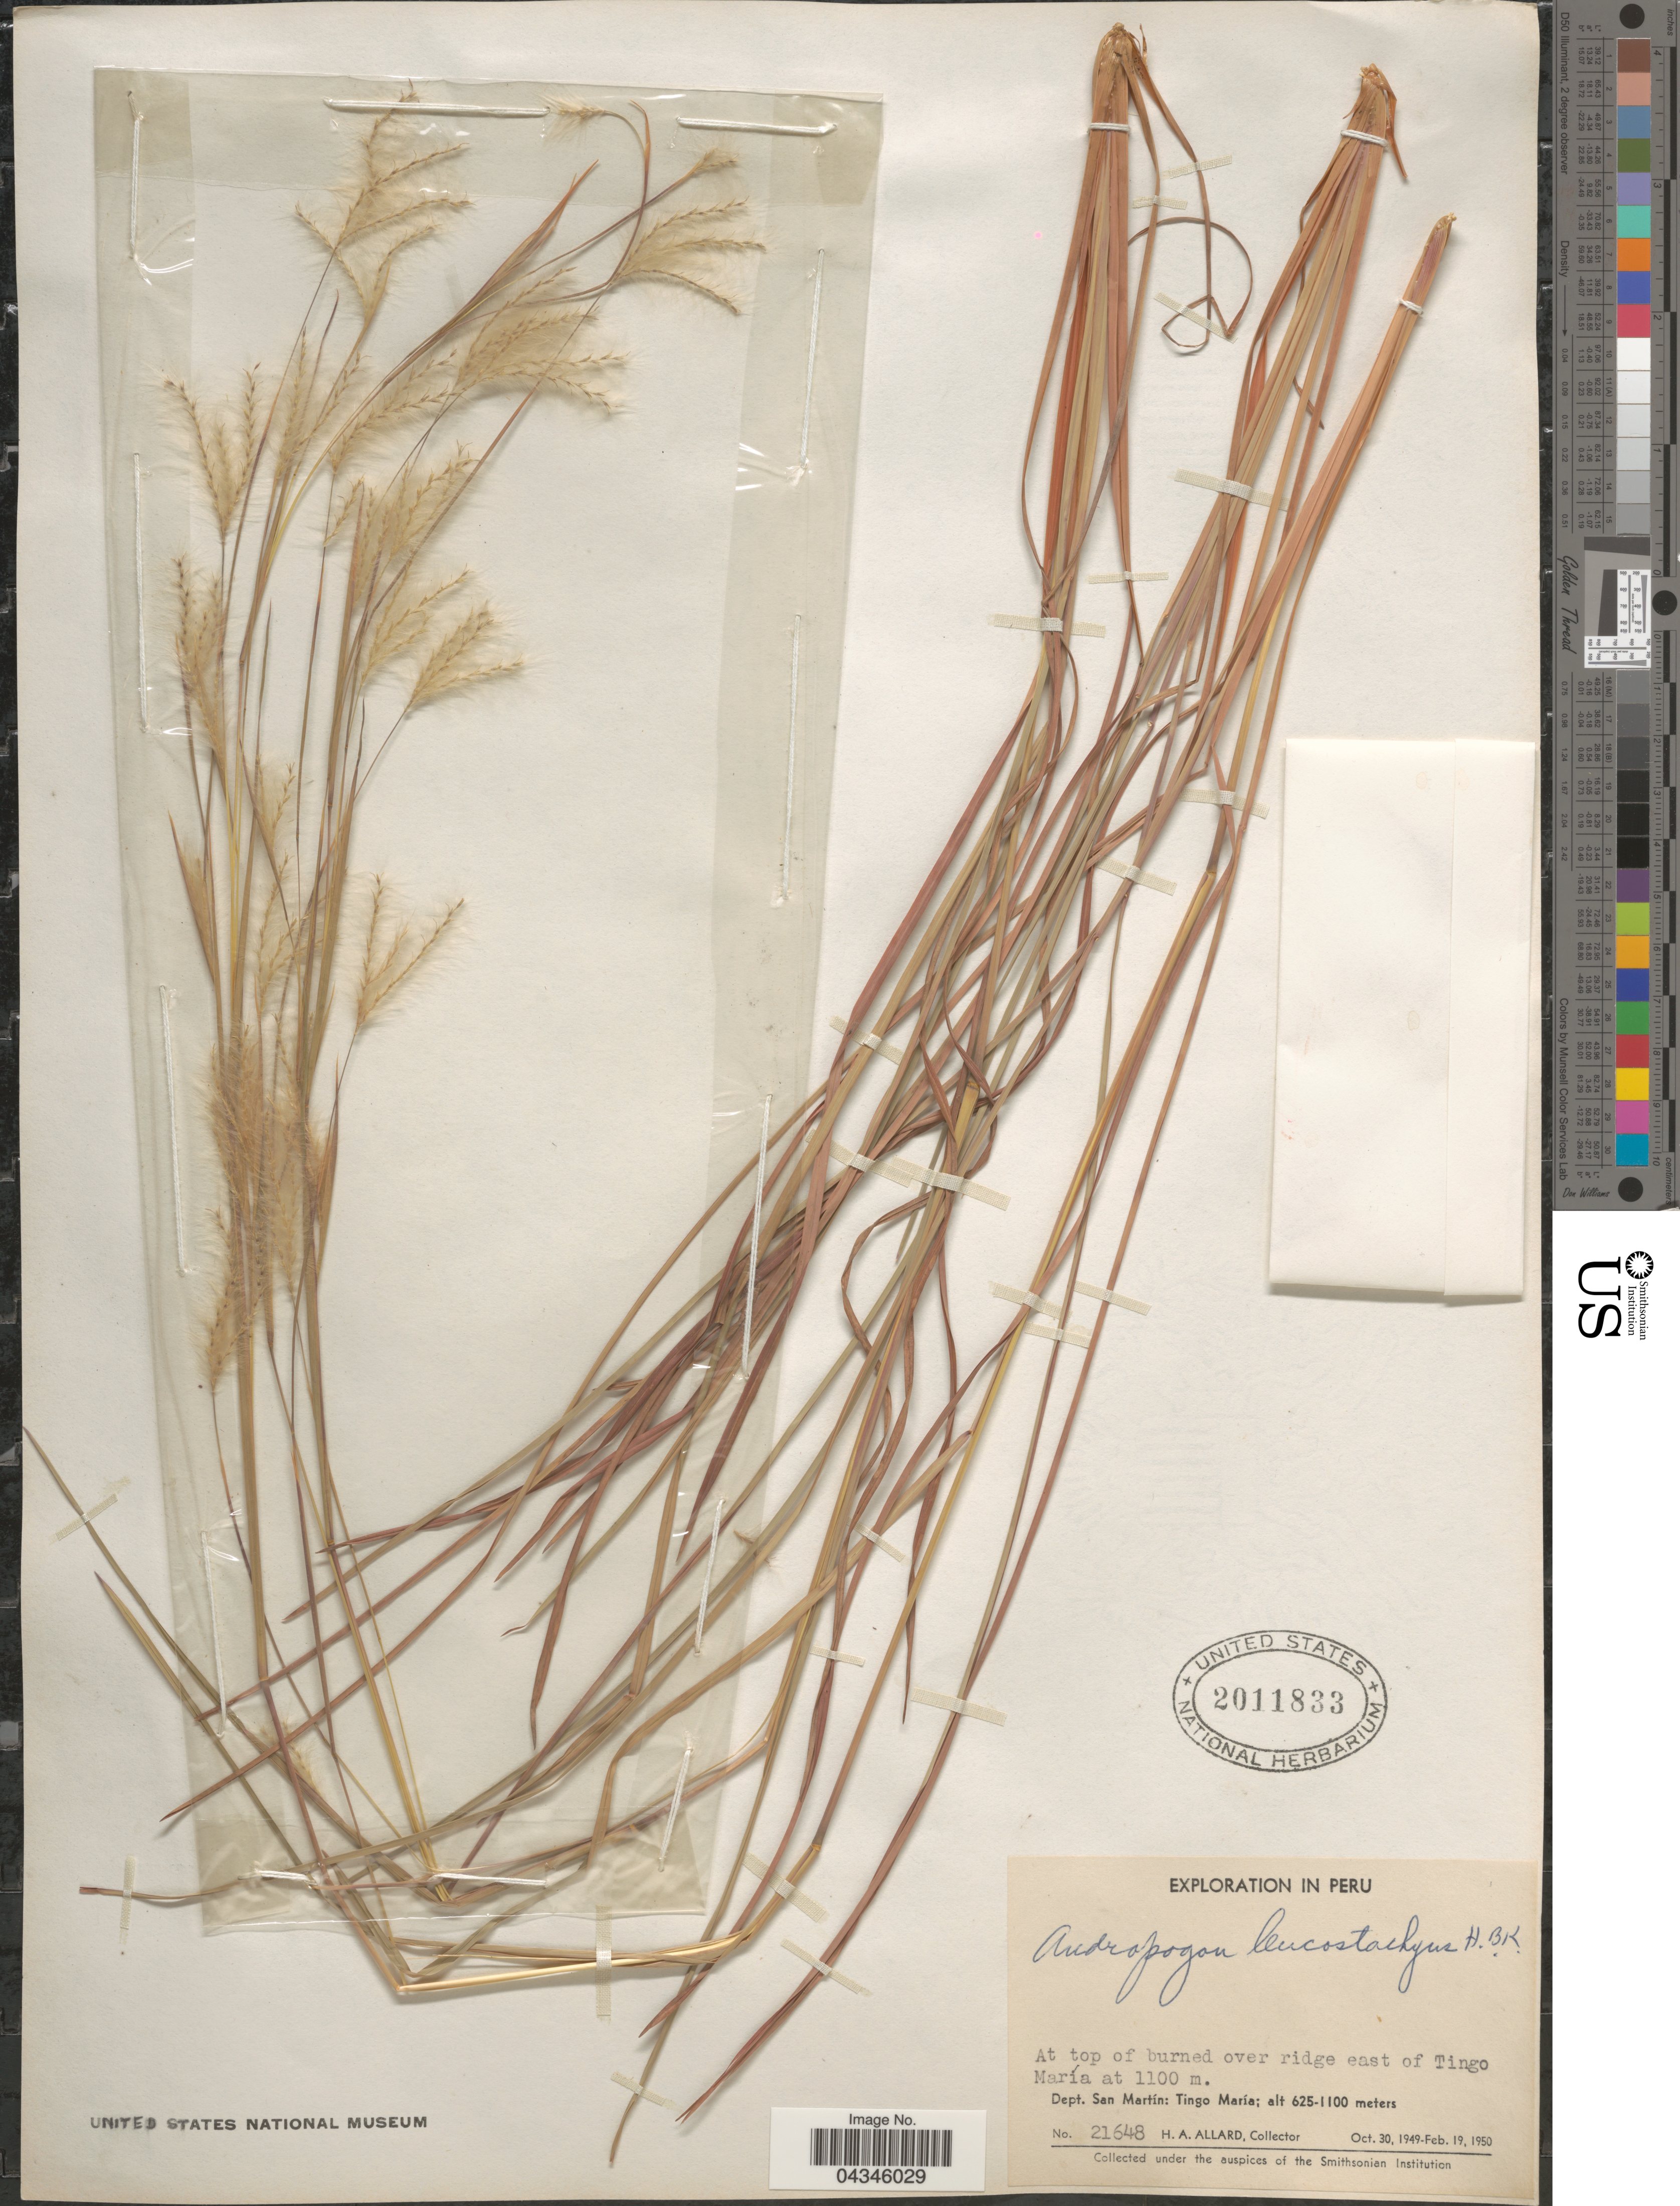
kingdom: Plantae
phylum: Tracheophyta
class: Liliopsida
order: Poales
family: Poaceae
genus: Andropogon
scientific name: Andropogon leucostachyus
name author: Kunth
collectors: H. A. Allard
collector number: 21648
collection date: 1949-10-30/1950-02-19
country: Peru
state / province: San Martín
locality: Exploration in Peru. At top of burned over ridge east of Tingo María. Dept. San Martin: Tingo María.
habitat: at top of burned over ridge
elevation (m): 1100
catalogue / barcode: US 2011833